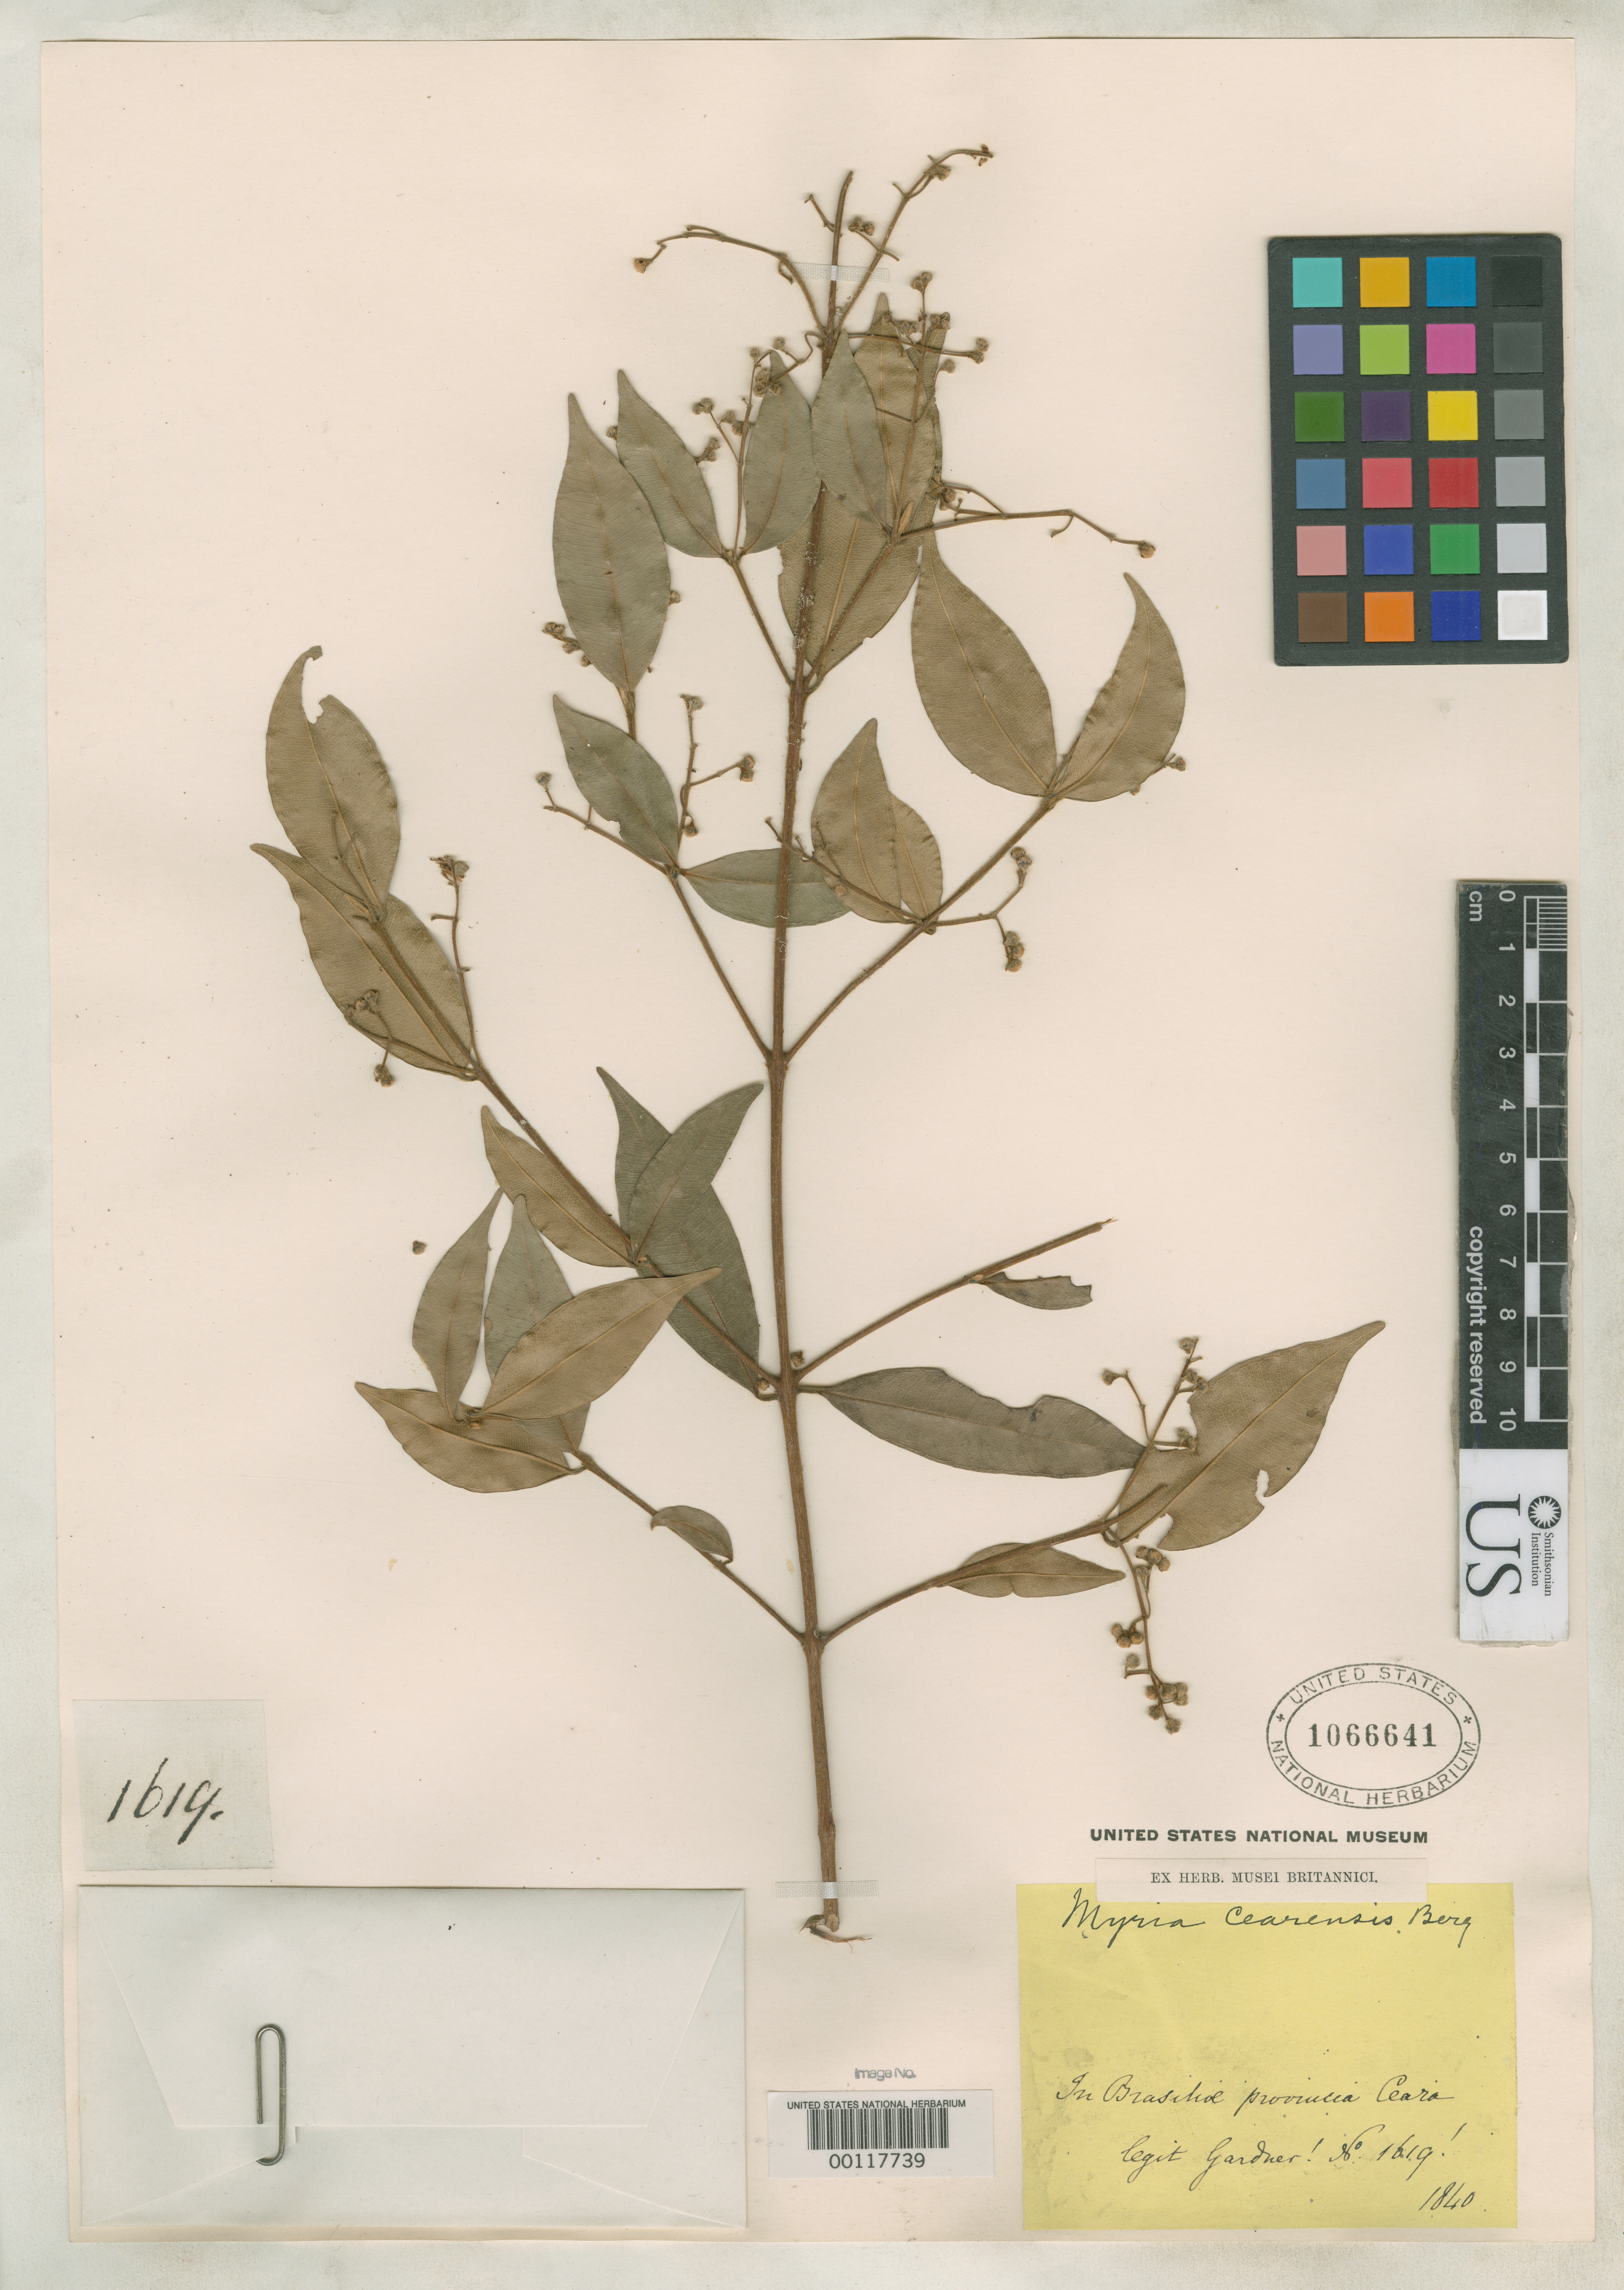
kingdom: Plantae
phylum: Tracheophyta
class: Magnoliopsida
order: Myrtales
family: Myrtaceae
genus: Myrcia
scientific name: Myrcia ciarensis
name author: O. Berg in Mart.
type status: Isotype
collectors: G. Gardner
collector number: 1619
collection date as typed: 1840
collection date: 1840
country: Brazil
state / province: Ceará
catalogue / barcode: US 1066641